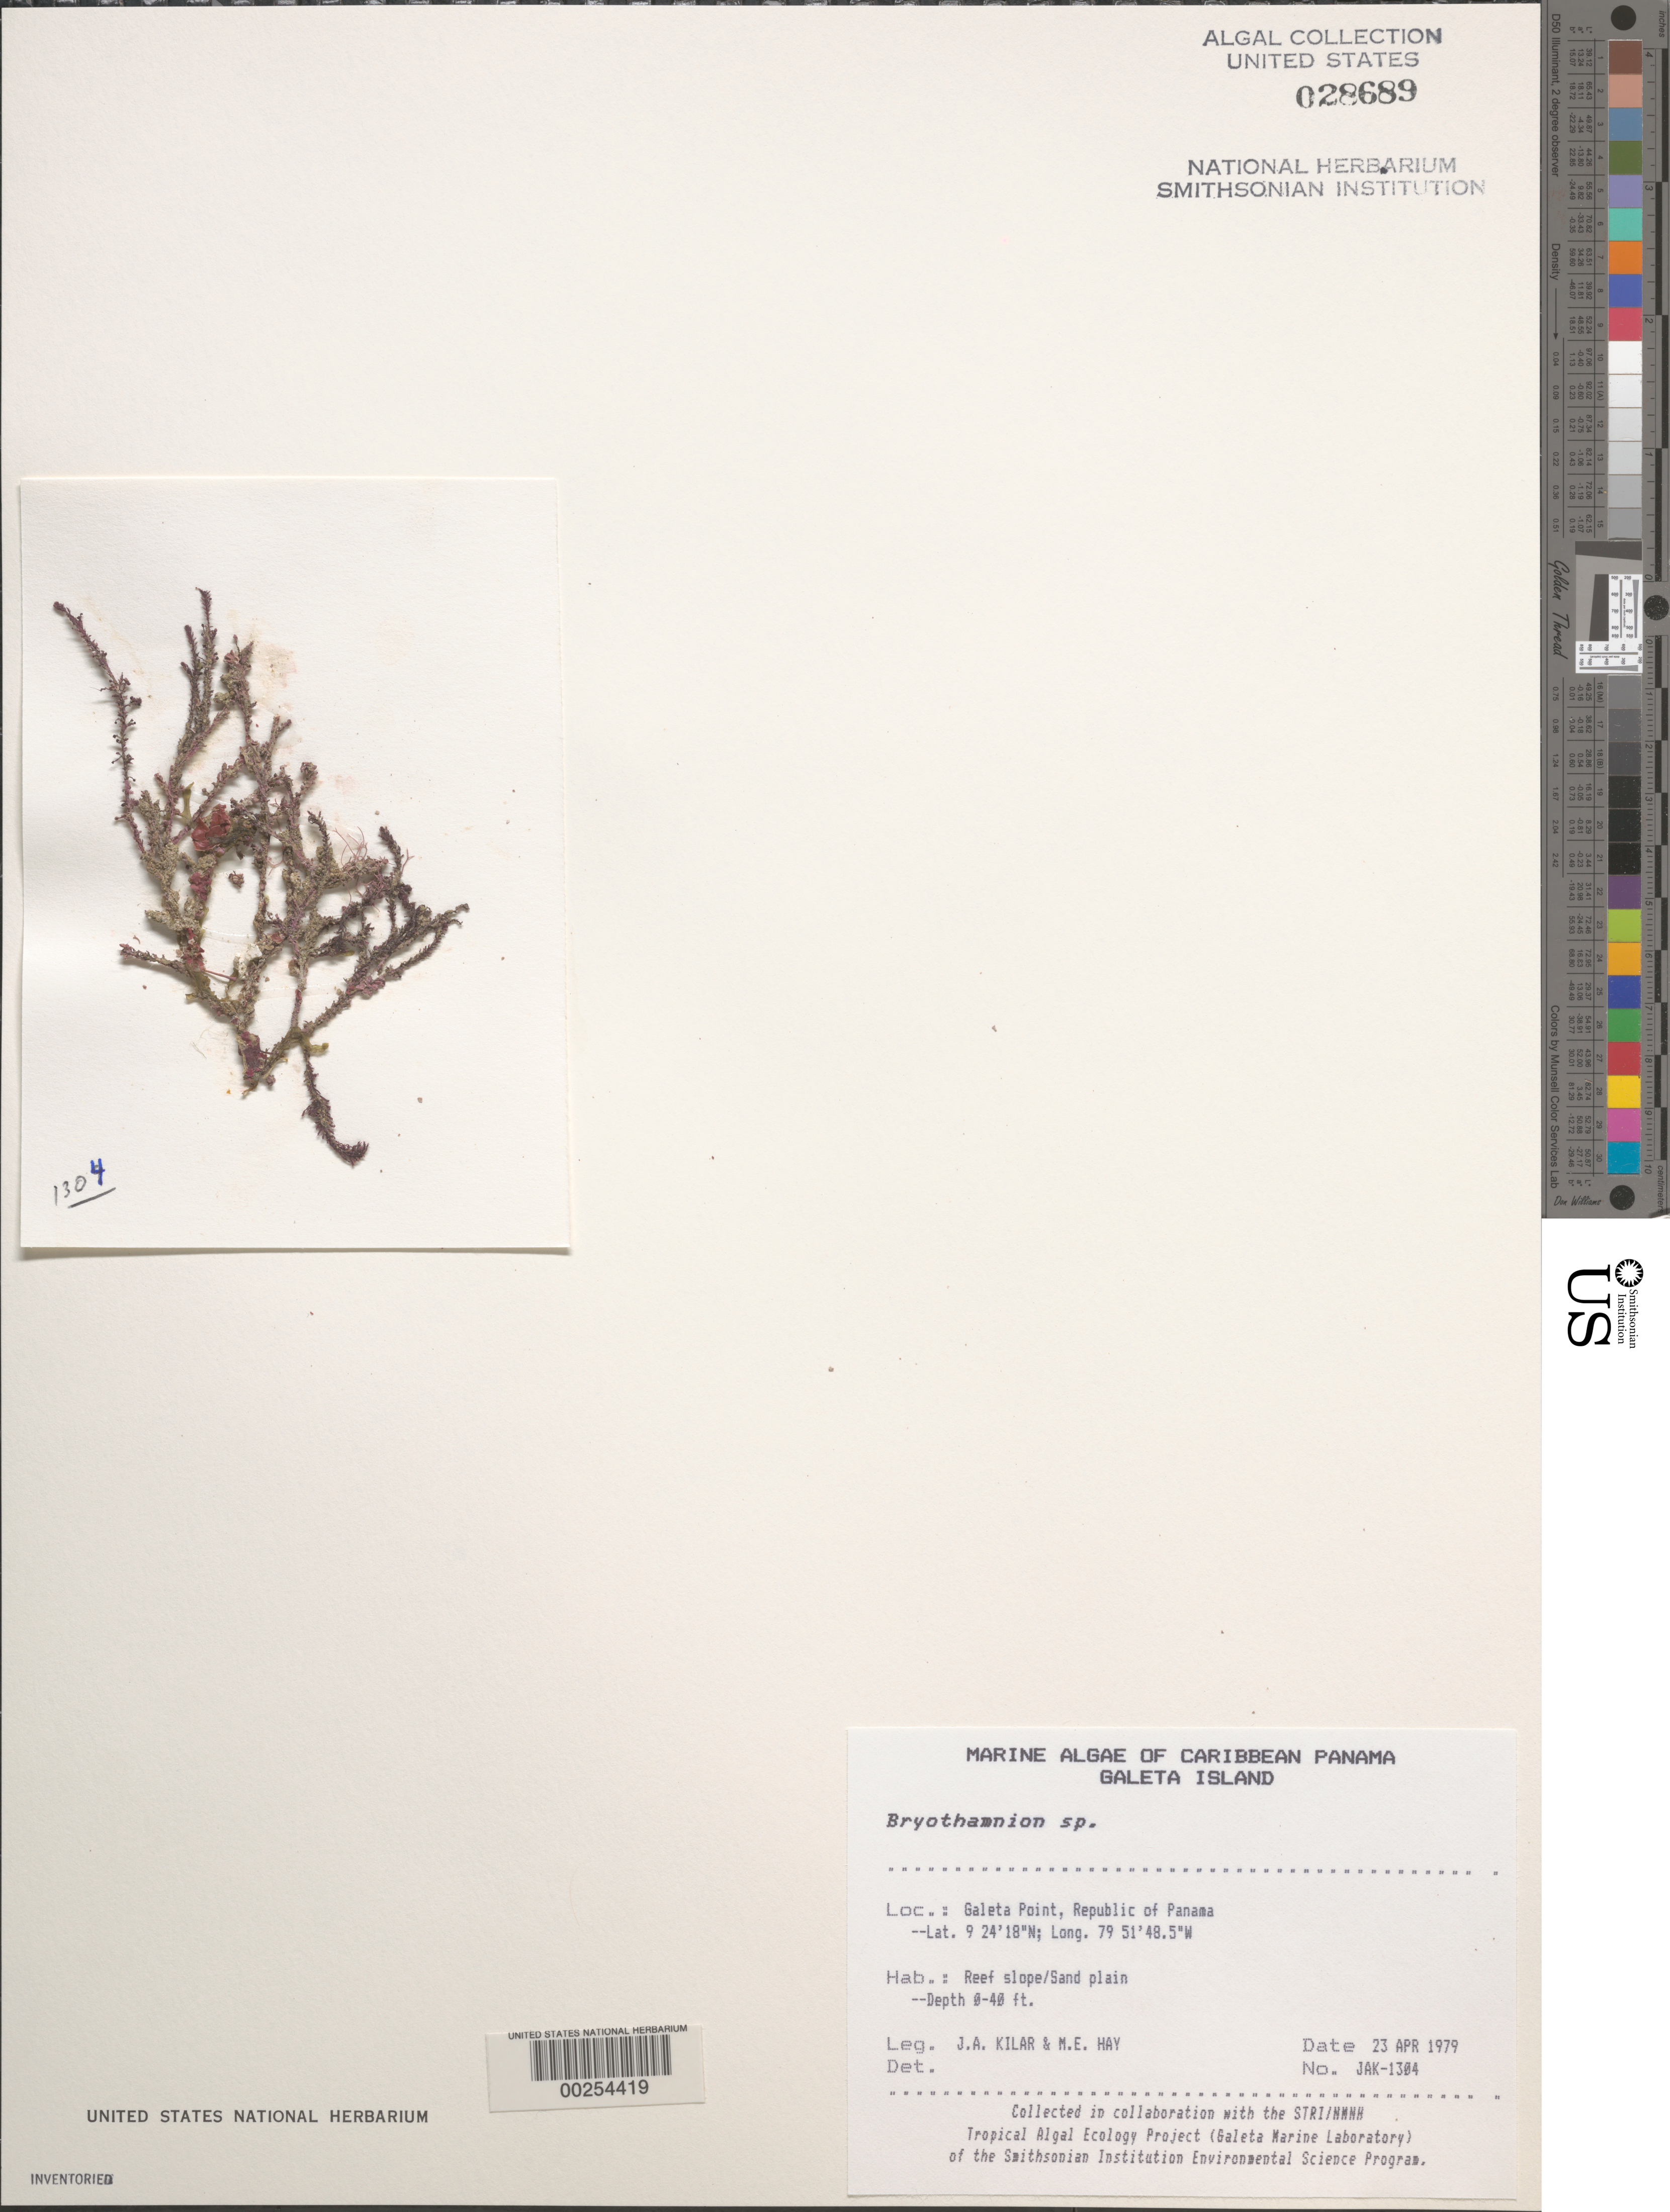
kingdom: Plantae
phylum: Rhodophyta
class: Florideophyceae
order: Ceramiales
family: Rhodomelaceae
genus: Bryothamnion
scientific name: Bryothamnion sp.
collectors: J. A. Kilar & M. E. Hay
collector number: JAK-1304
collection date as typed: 23 Apr 1979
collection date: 1979-04-23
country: Panama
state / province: Colón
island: Galeta Island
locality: Galeta Point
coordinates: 9 24' 18" N, 79 51' 48.5" W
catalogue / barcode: US 28689